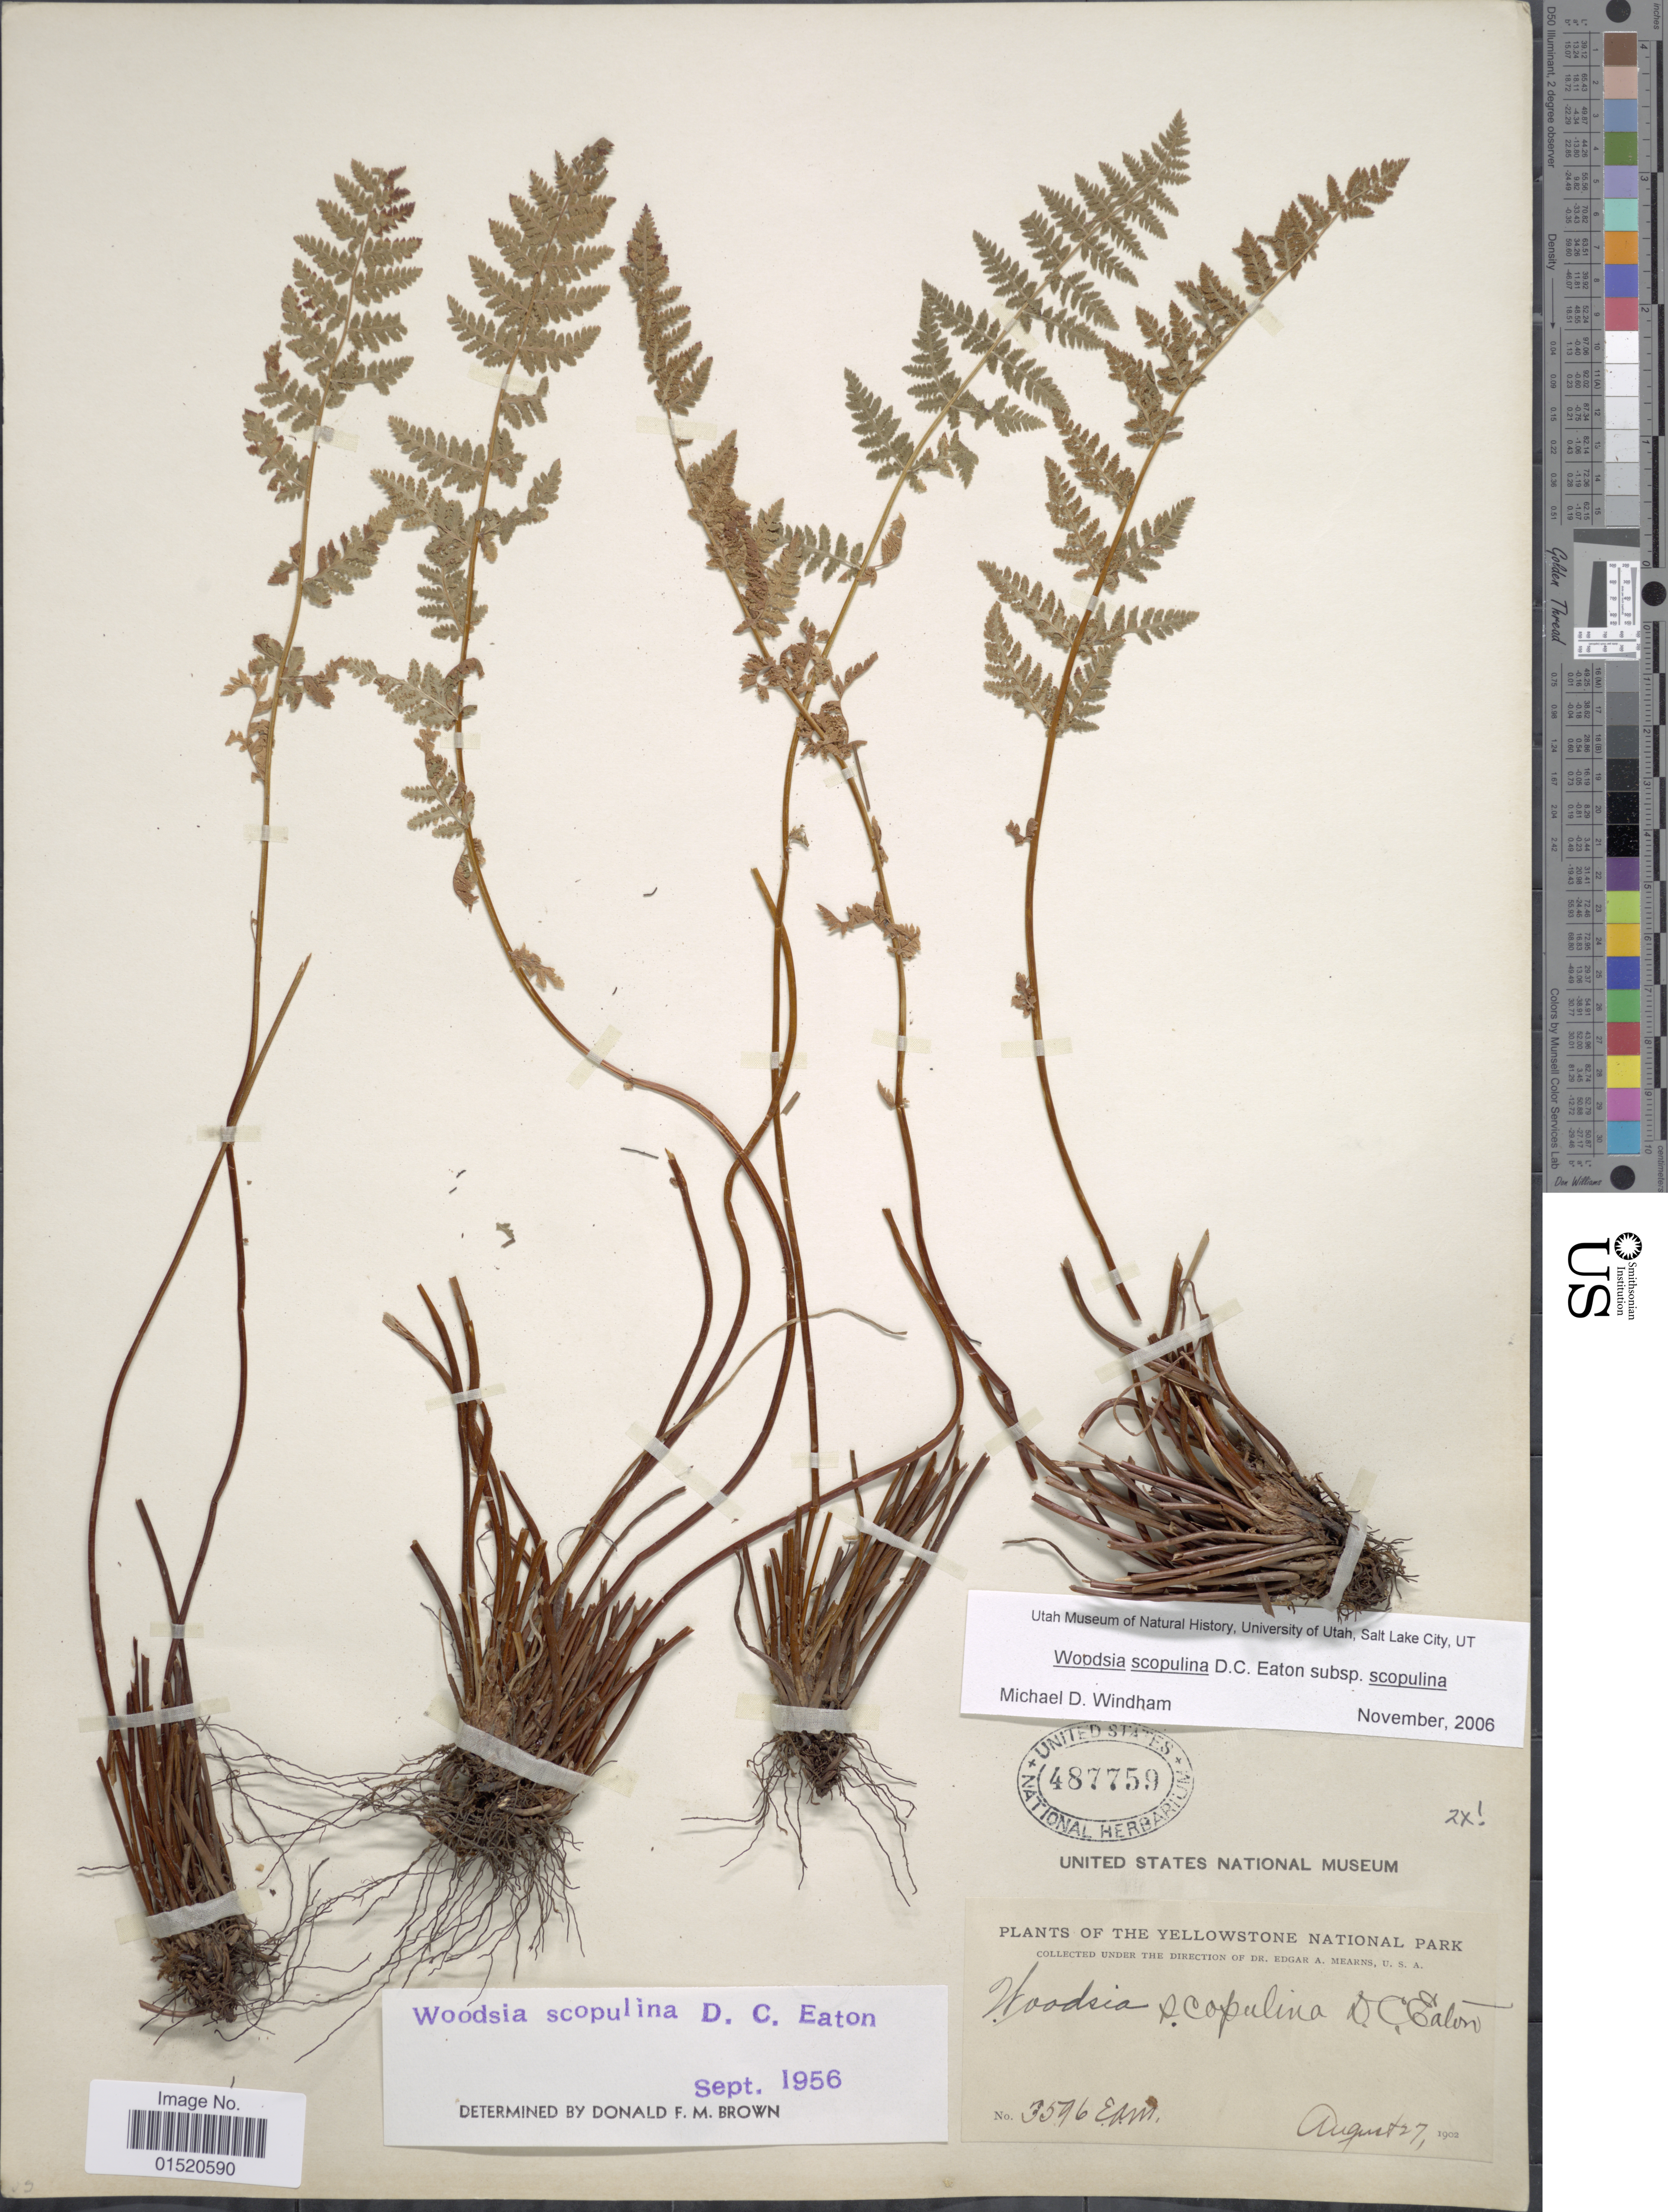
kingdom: Plantae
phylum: Tracheophyta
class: Polypodiopsida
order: Polypodiales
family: Woodsiaceae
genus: Woodsia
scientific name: Woodsia scopulina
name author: D.C. Eaton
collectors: E. A. Mearns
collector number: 3596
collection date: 1902-08-27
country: United States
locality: Yellowstone National Park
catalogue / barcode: US 487759